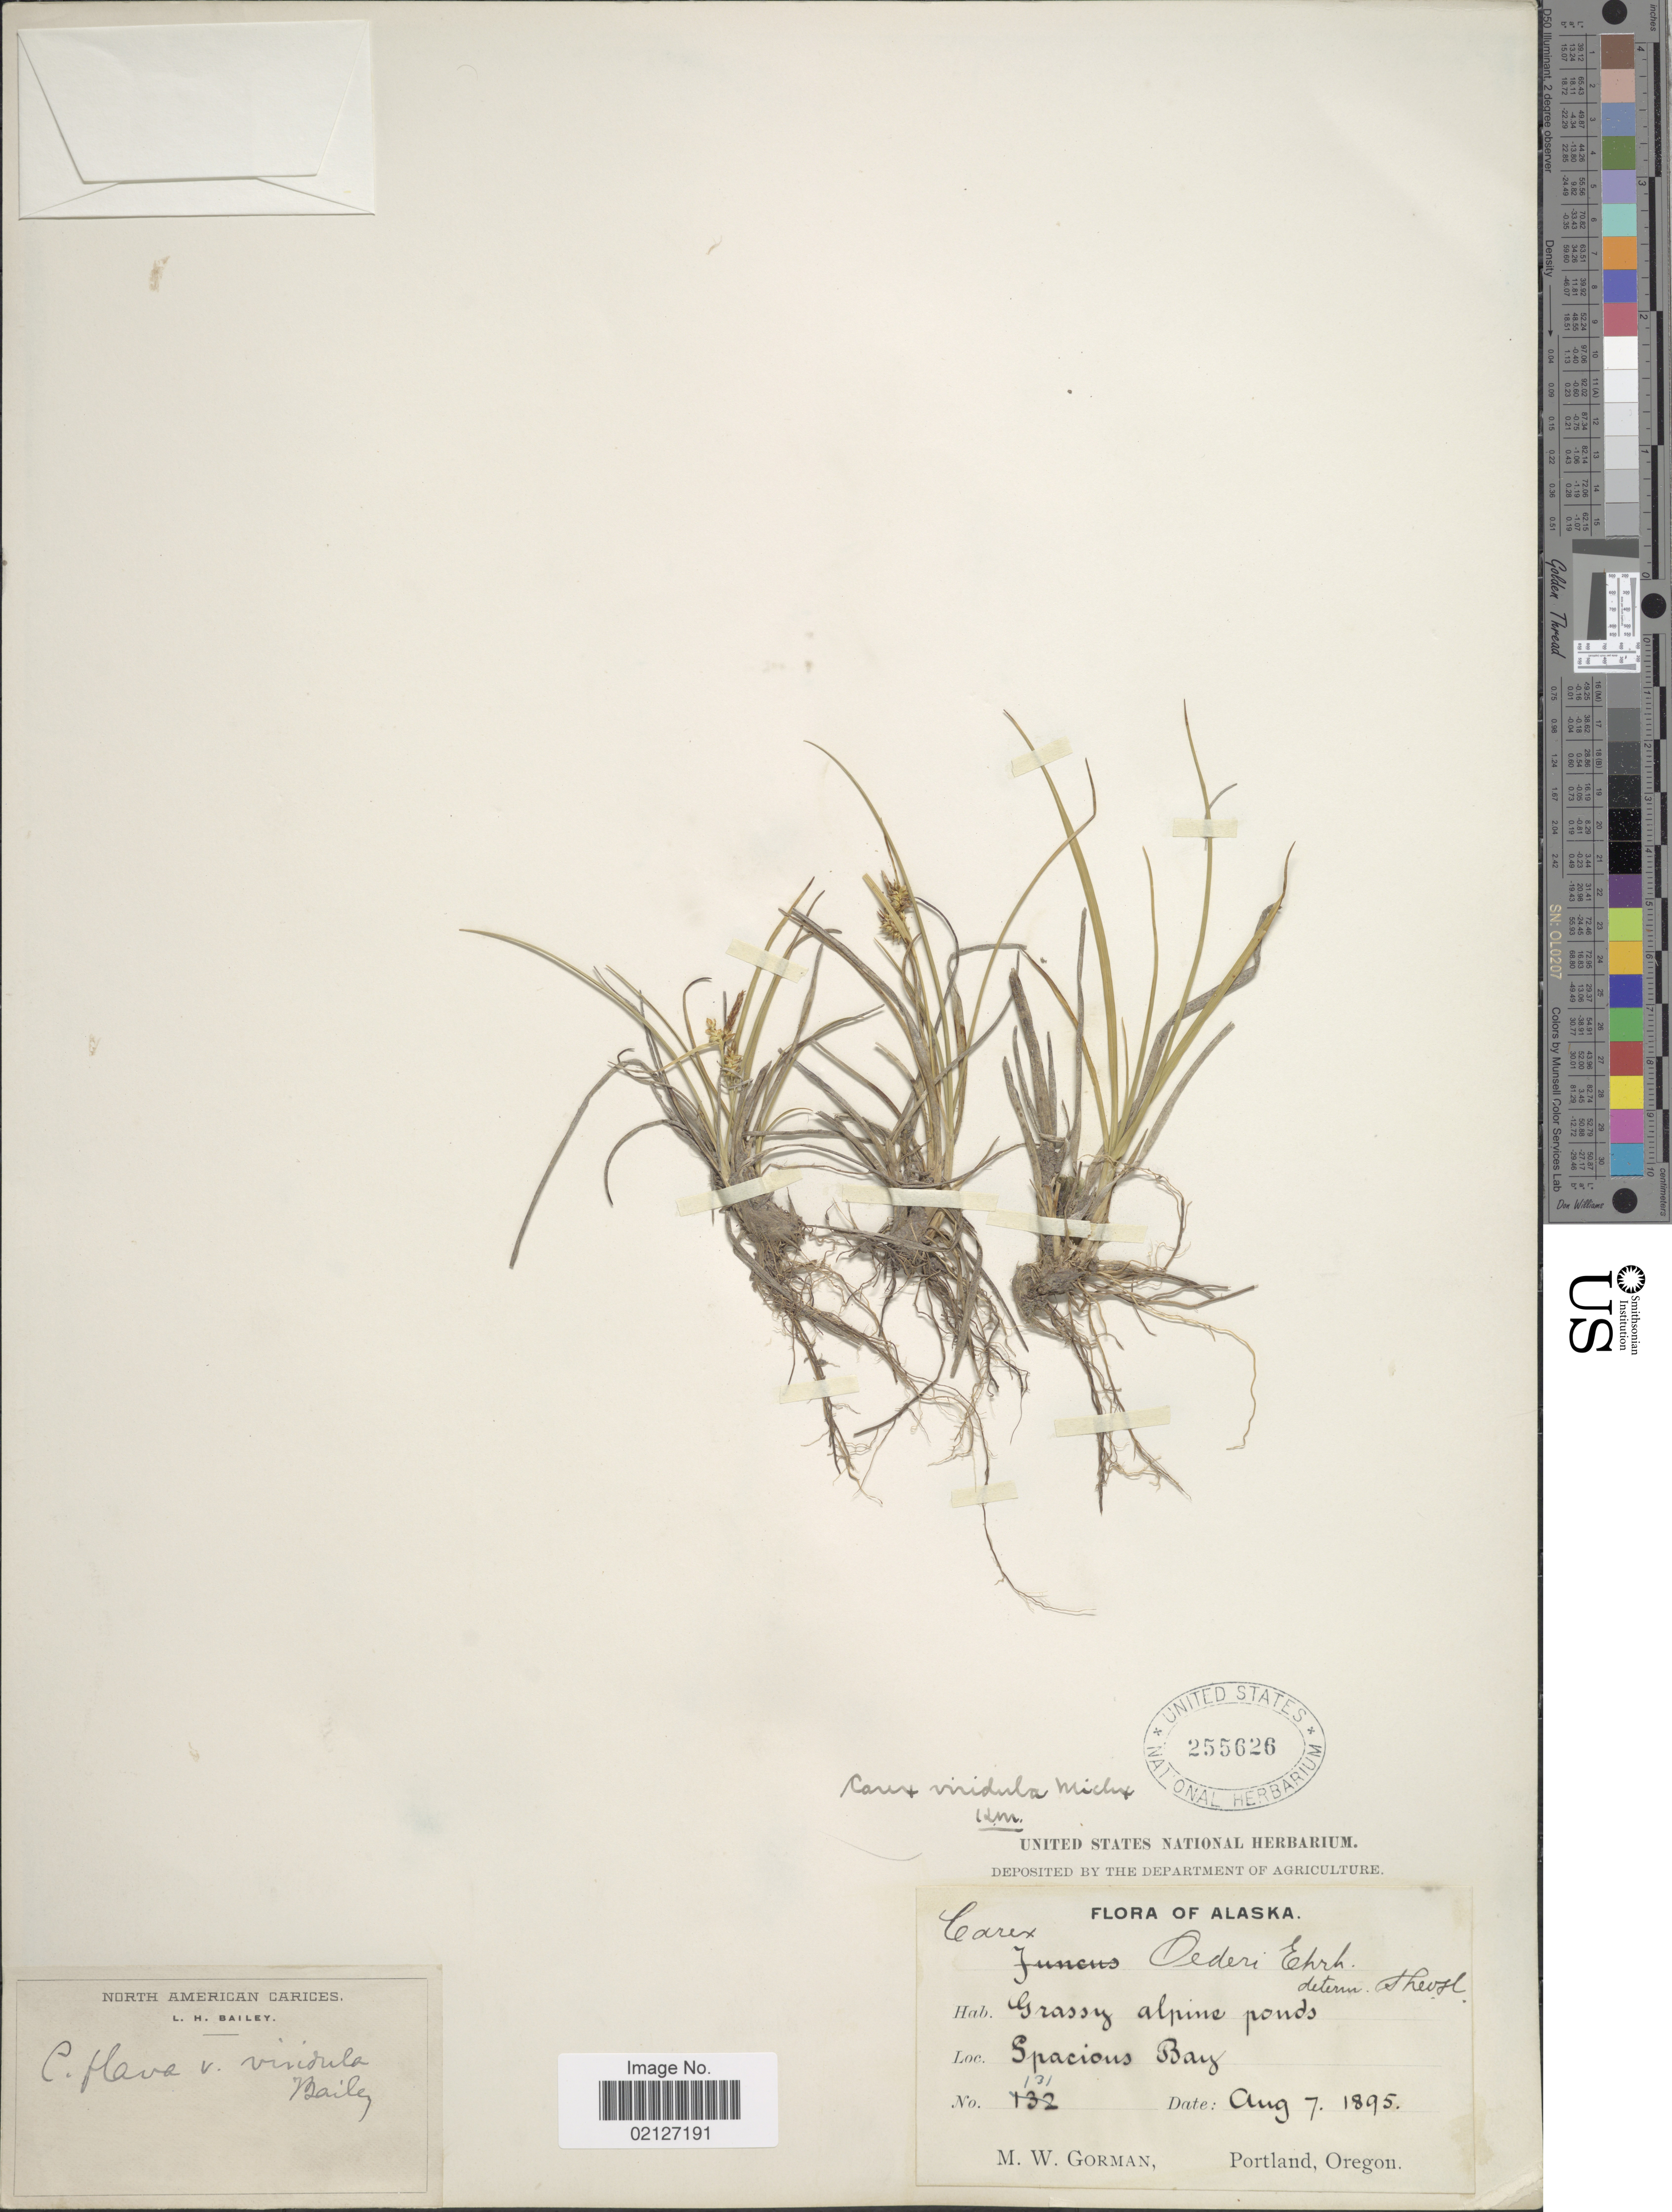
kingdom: Plantae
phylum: Tracheophyta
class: Liliopsida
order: Poales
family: Cyperaceae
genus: Carex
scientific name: Carex oederi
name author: Retz.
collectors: M. W. Gorman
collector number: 131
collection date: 1895-08-07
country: United States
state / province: Alaska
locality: Grassy alpine ponds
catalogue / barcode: US 255626